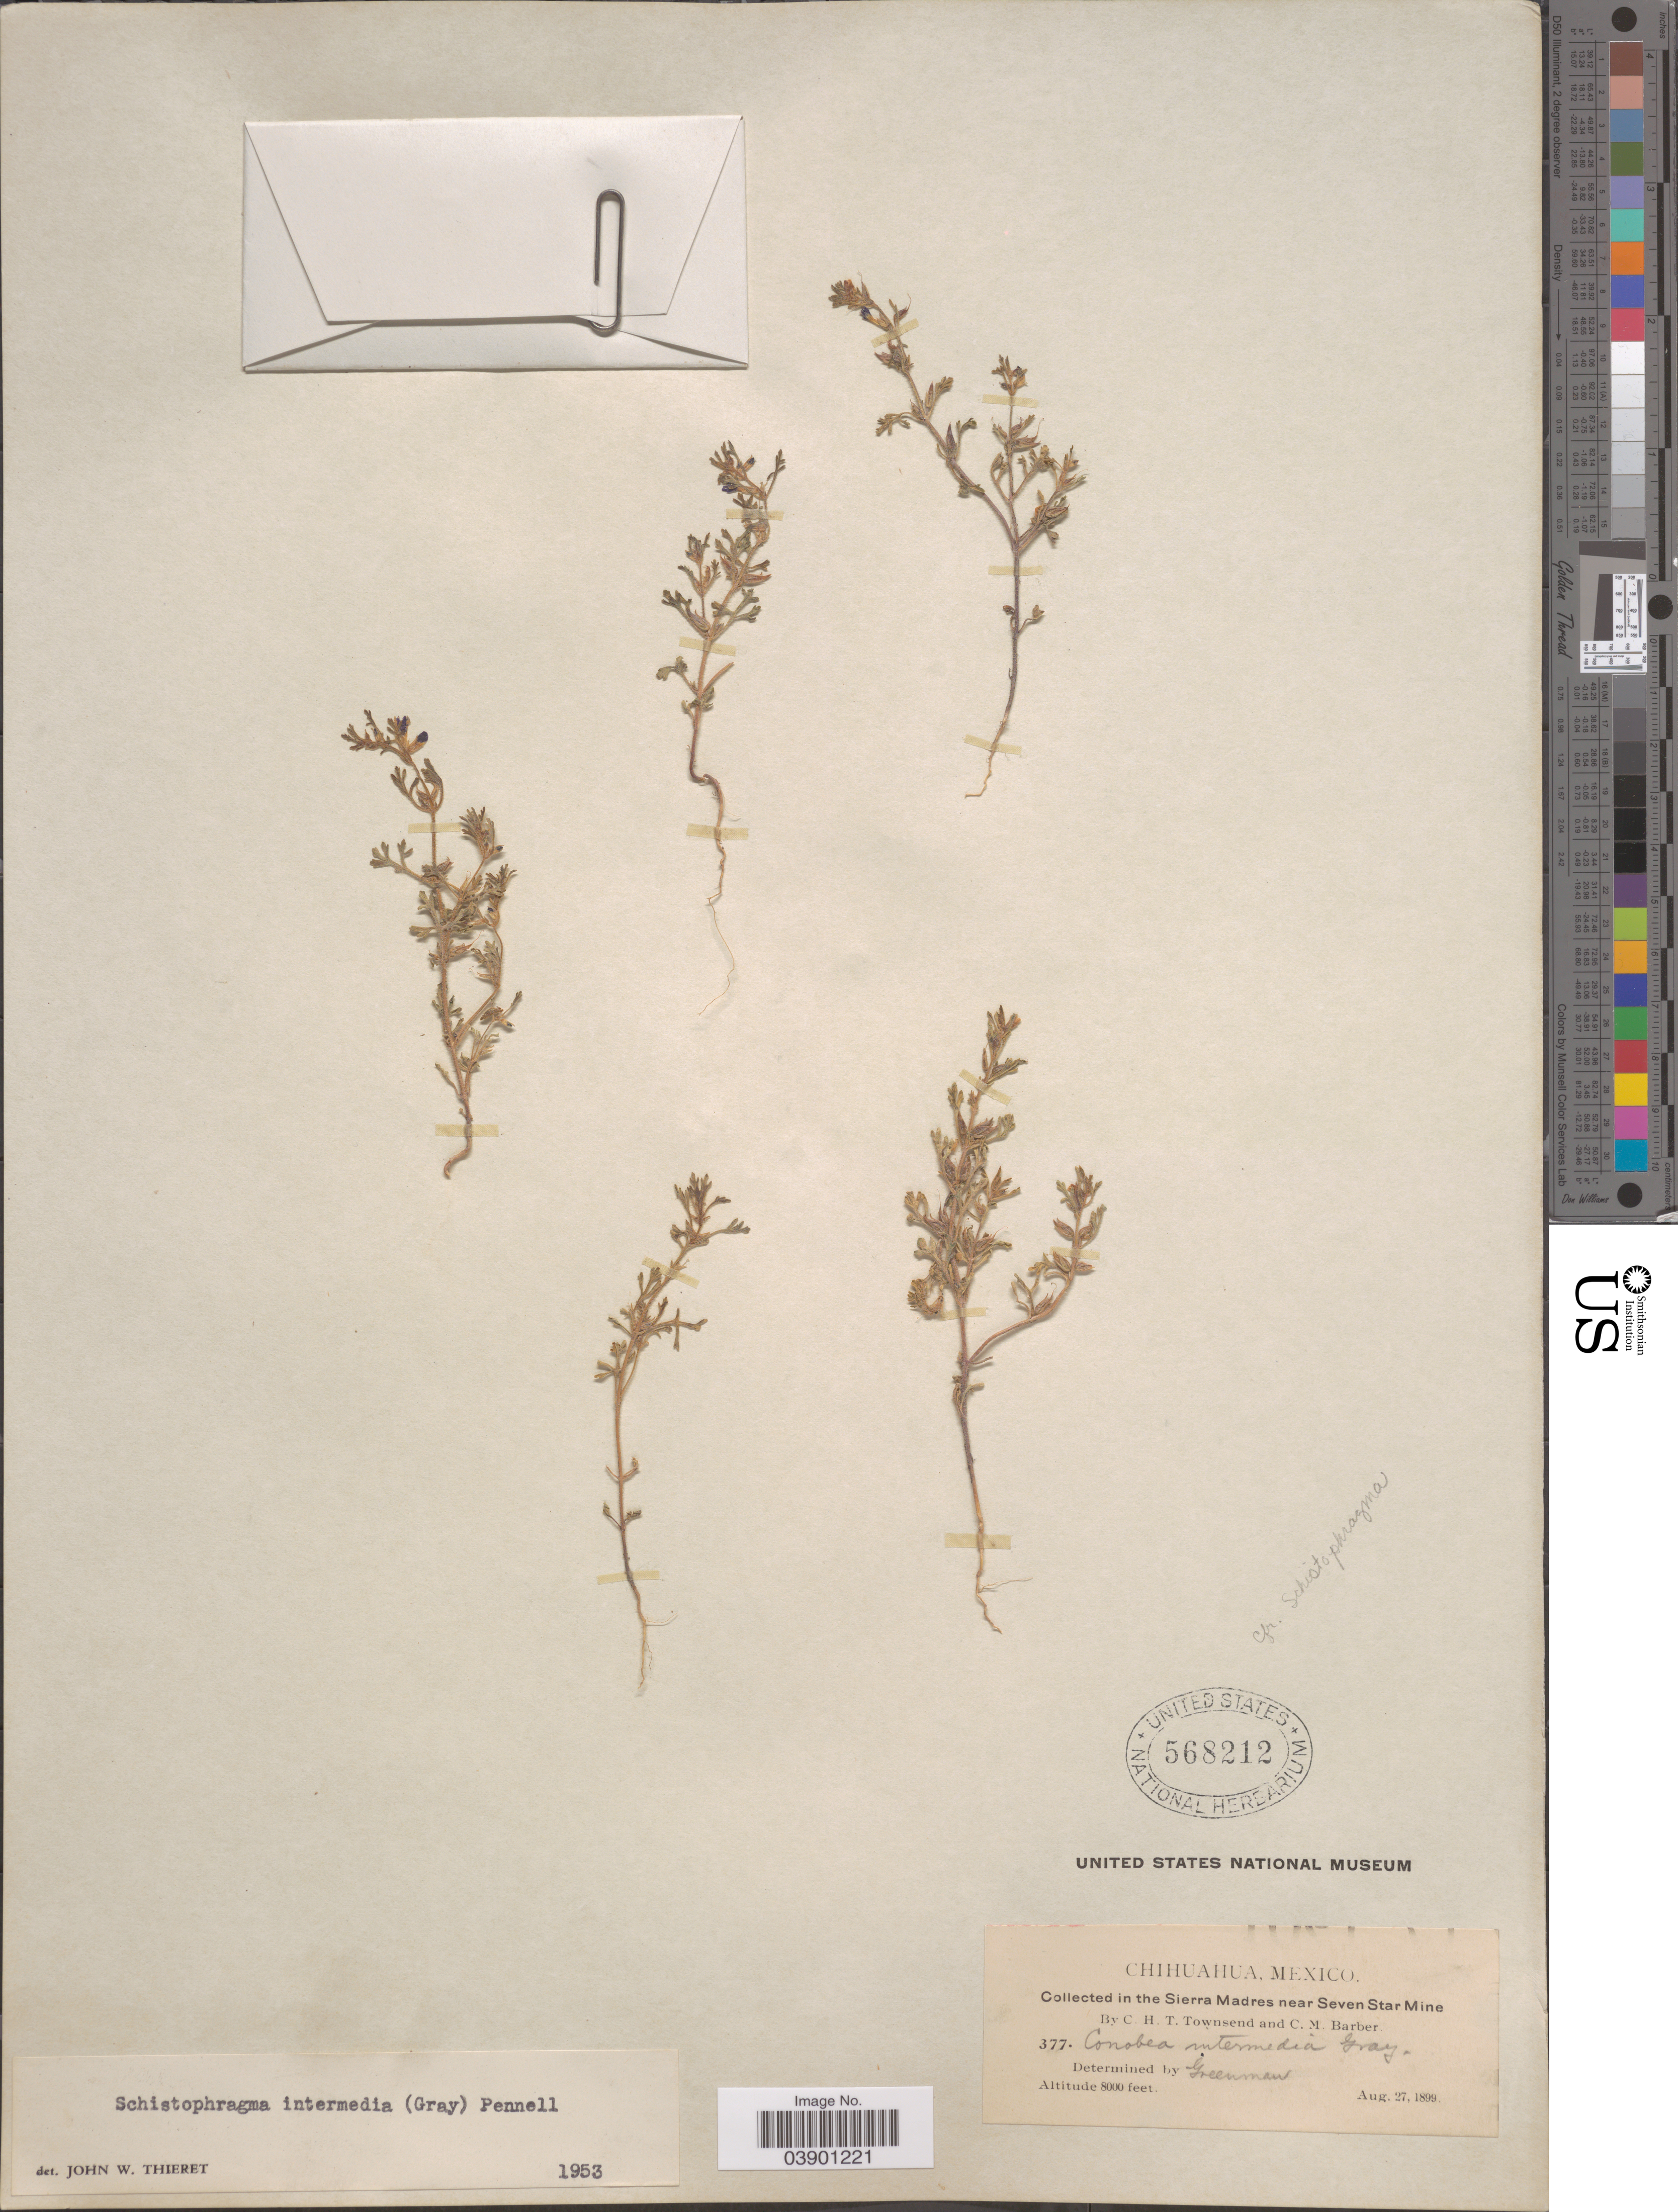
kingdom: Plantae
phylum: Tracheophyta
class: Magnoliopsida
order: Lamiales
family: Plantaginaceae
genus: Conobea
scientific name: Conobea intermedia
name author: A. Gray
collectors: C. H. T. Townsend & C. Barber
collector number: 377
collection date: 1899-08-27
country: Mexico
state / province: Chihuahua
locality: The Sierra Madres near Seven Star Mine.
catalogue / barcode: US 568212